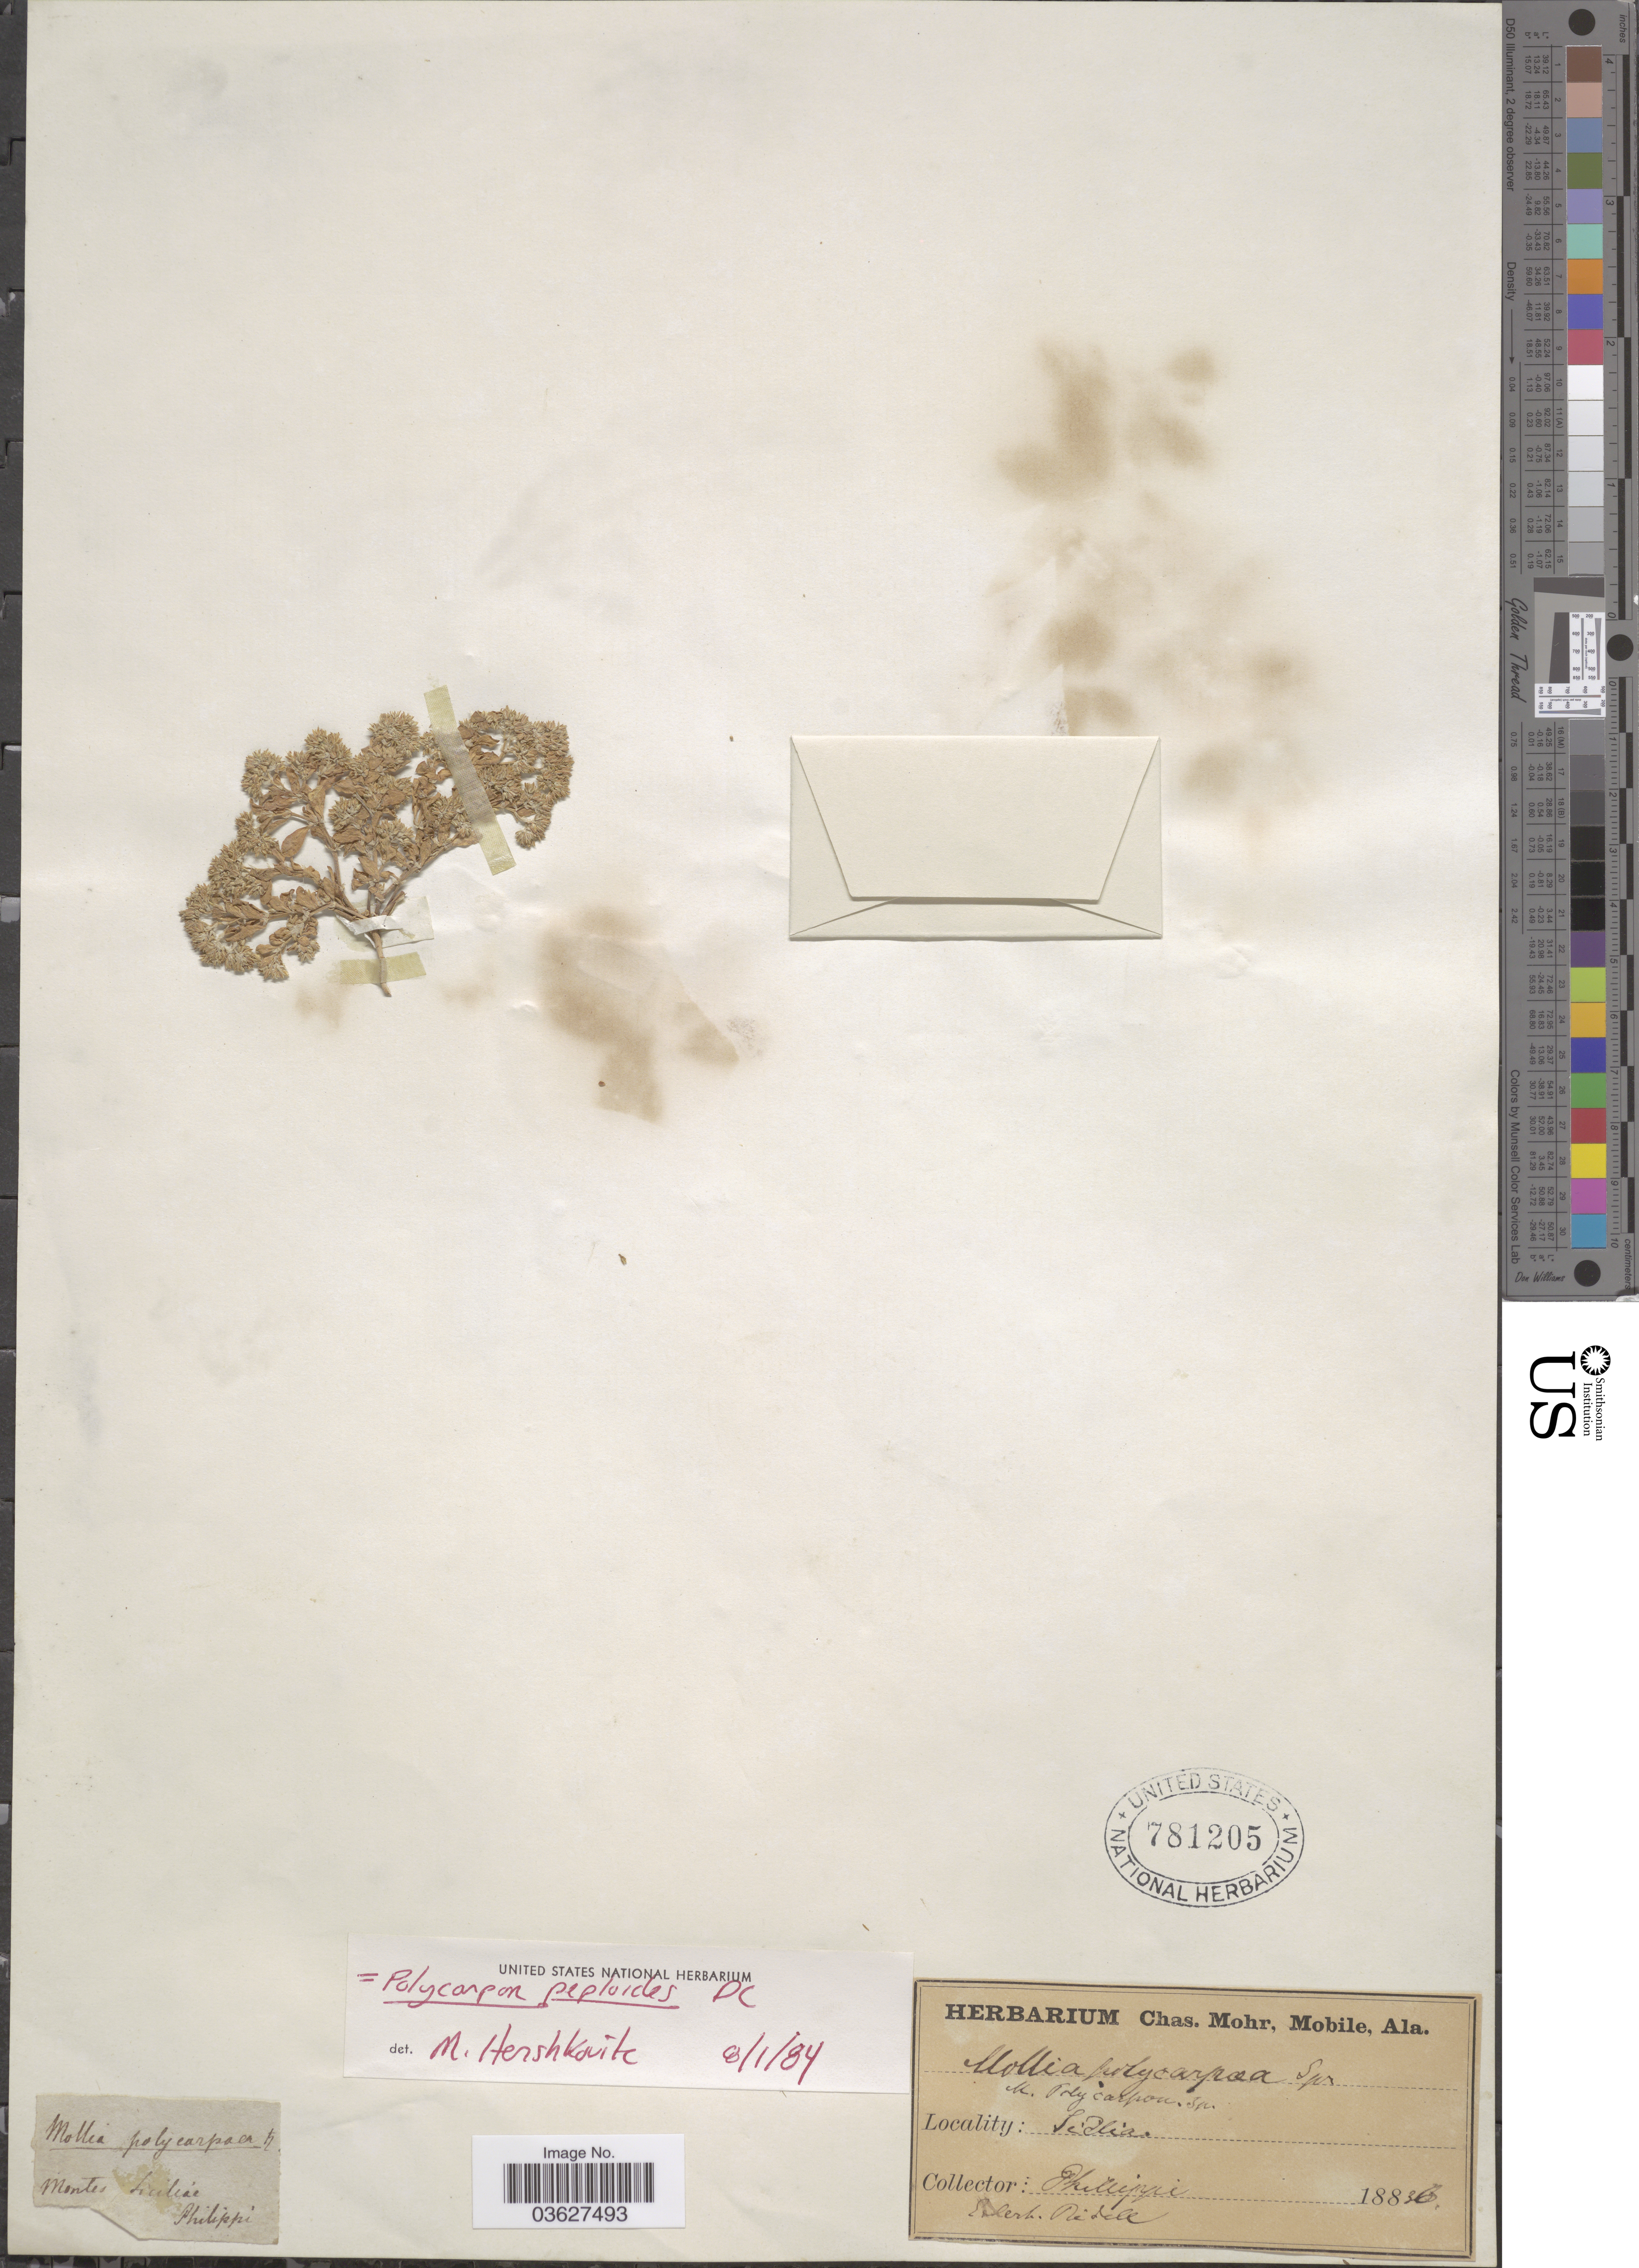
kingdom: Plantae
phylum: Tracheophyta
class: Magnoliopsida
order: Caryophyllales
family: Caryophyllaceae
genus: Polycarpon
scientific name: Polycarpon peploides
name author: DC.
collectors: -. Philippi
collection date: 1883-06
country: Italy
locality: Montes Siciliae.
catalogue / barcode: US 781205